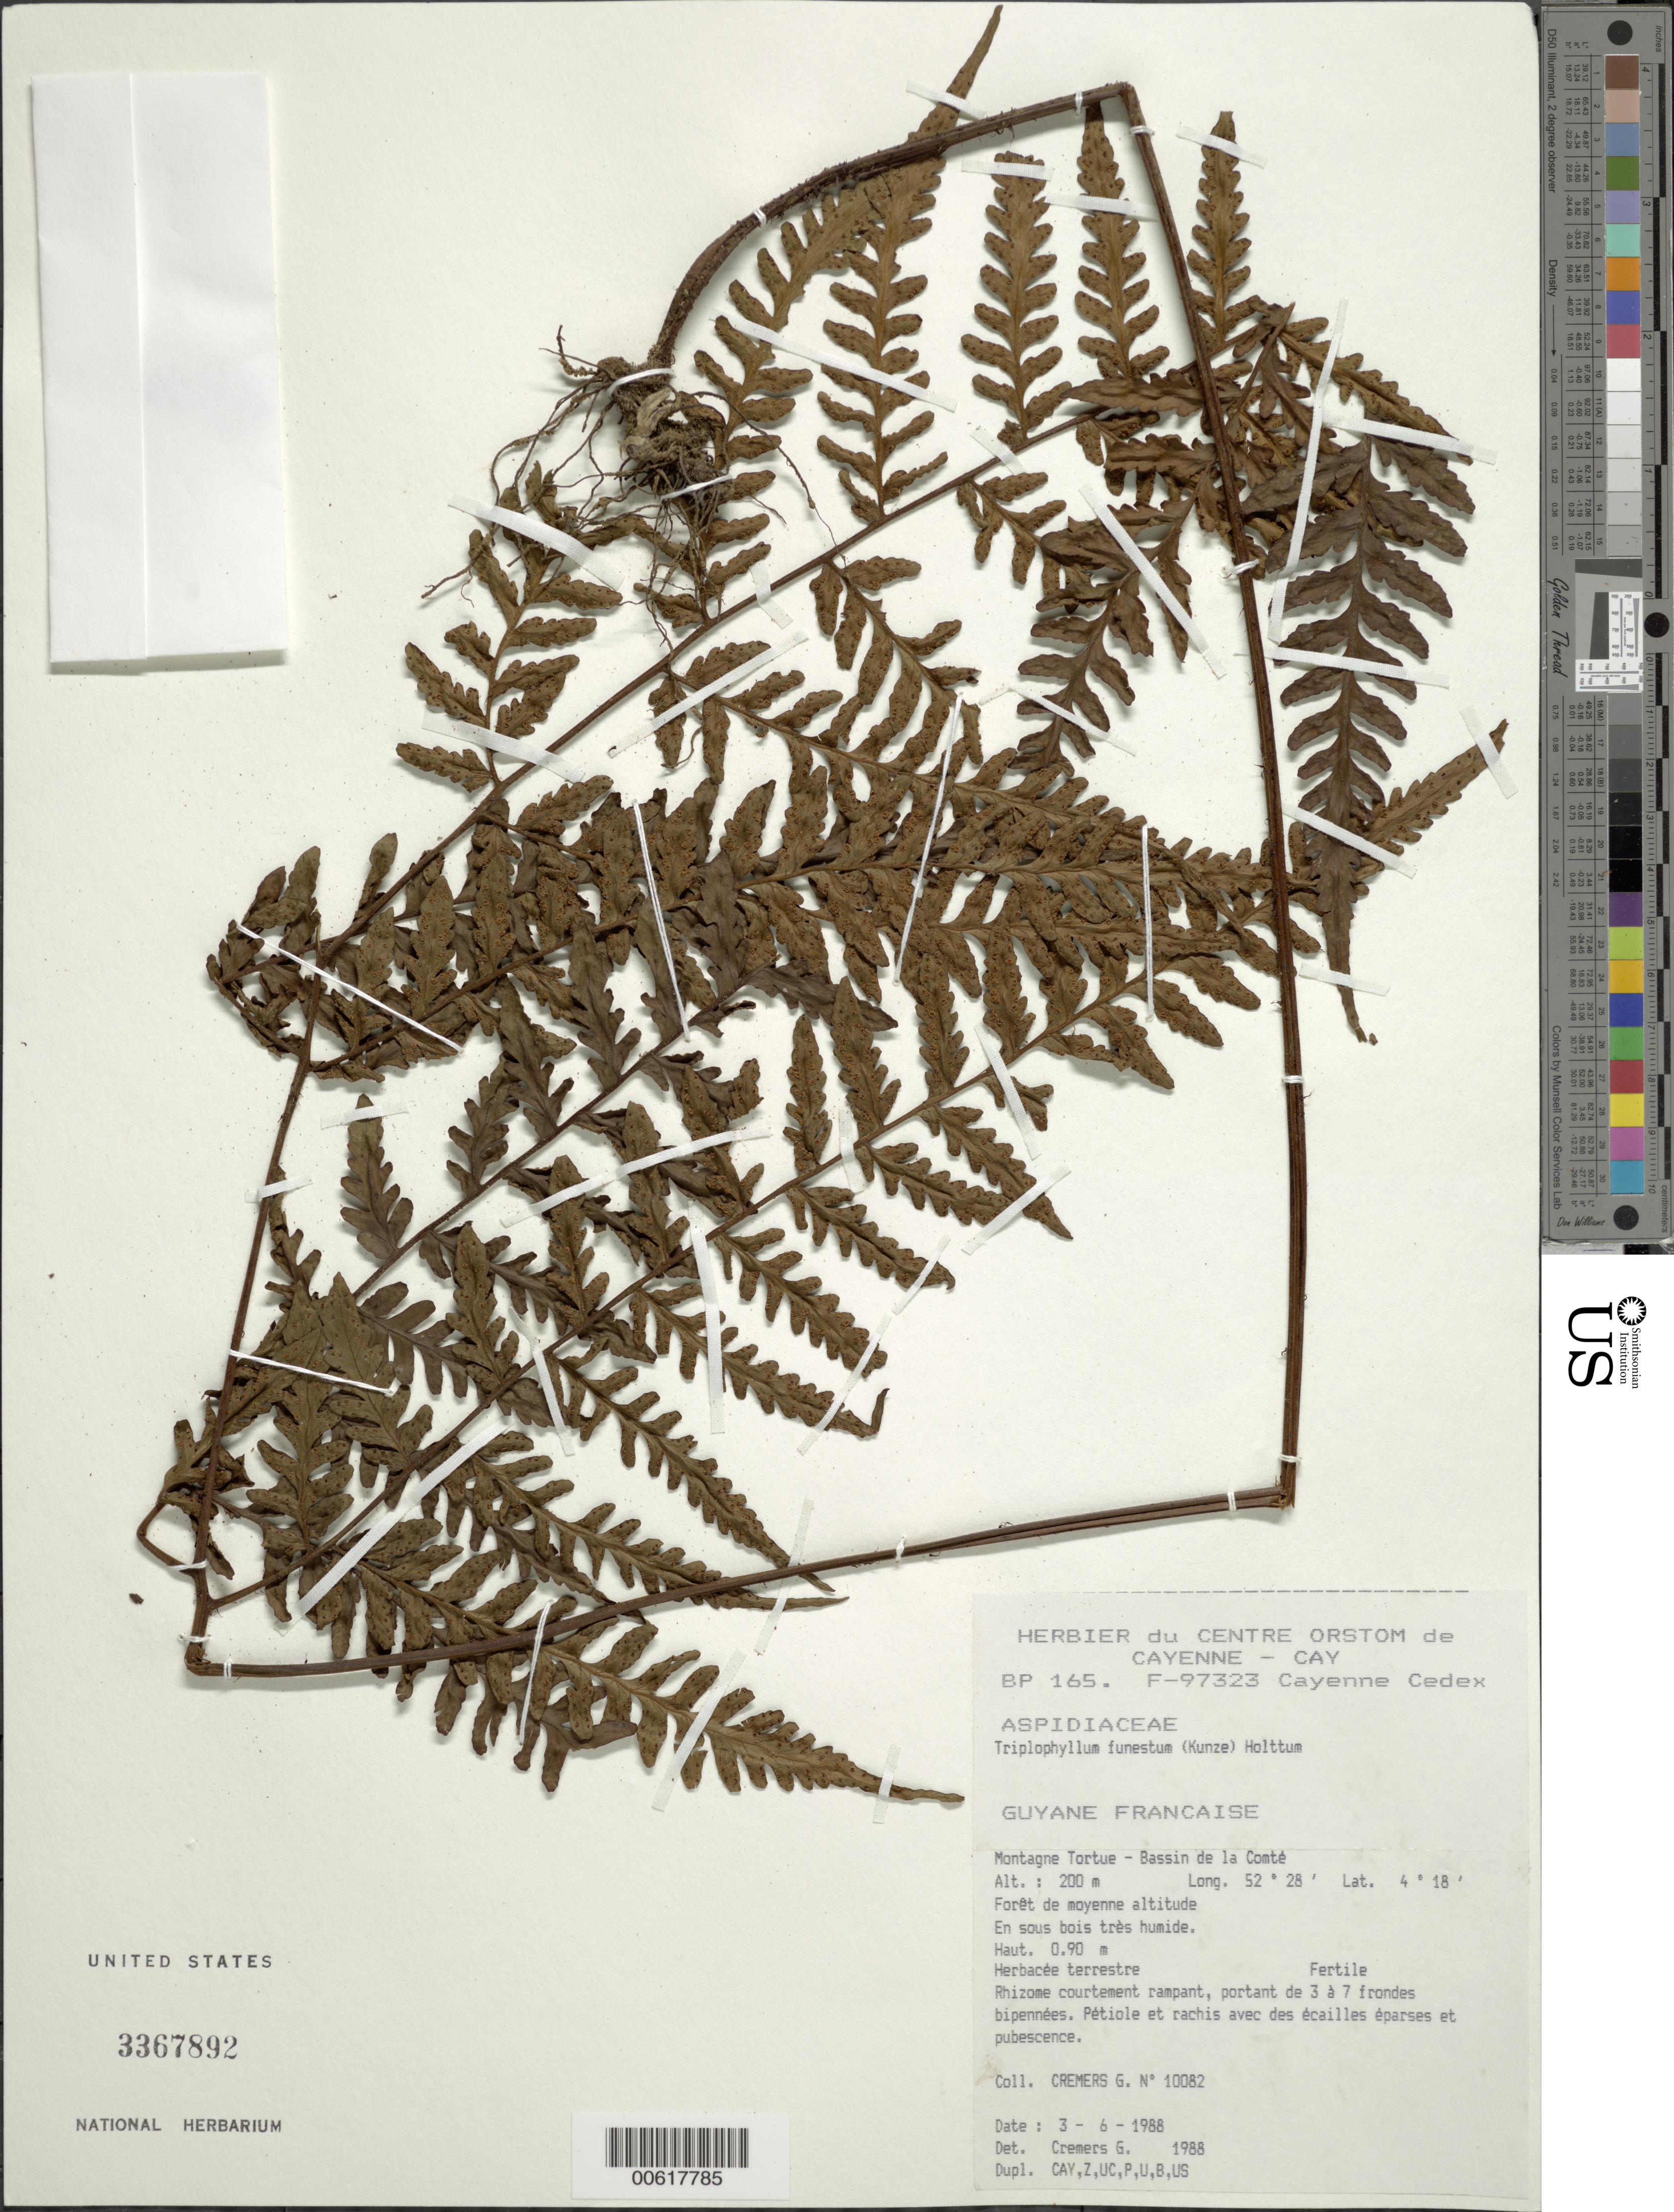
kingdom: Plantae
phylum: Tracheophyta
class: Polypodiopsida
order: Polypodiales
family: Tectariaceae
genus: Triplophyllum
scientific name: Triplophyllum crassifolium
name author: Holttum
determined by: Cremers, Georges A.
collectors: G. Cremers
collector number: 10082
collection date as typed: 3-Jun-88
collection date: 1988-06-03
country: French Guiana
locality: Montagne Tortue, Bassin de la Comte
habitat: Forest at middle altitude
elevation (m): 200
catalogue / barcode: US 3367892